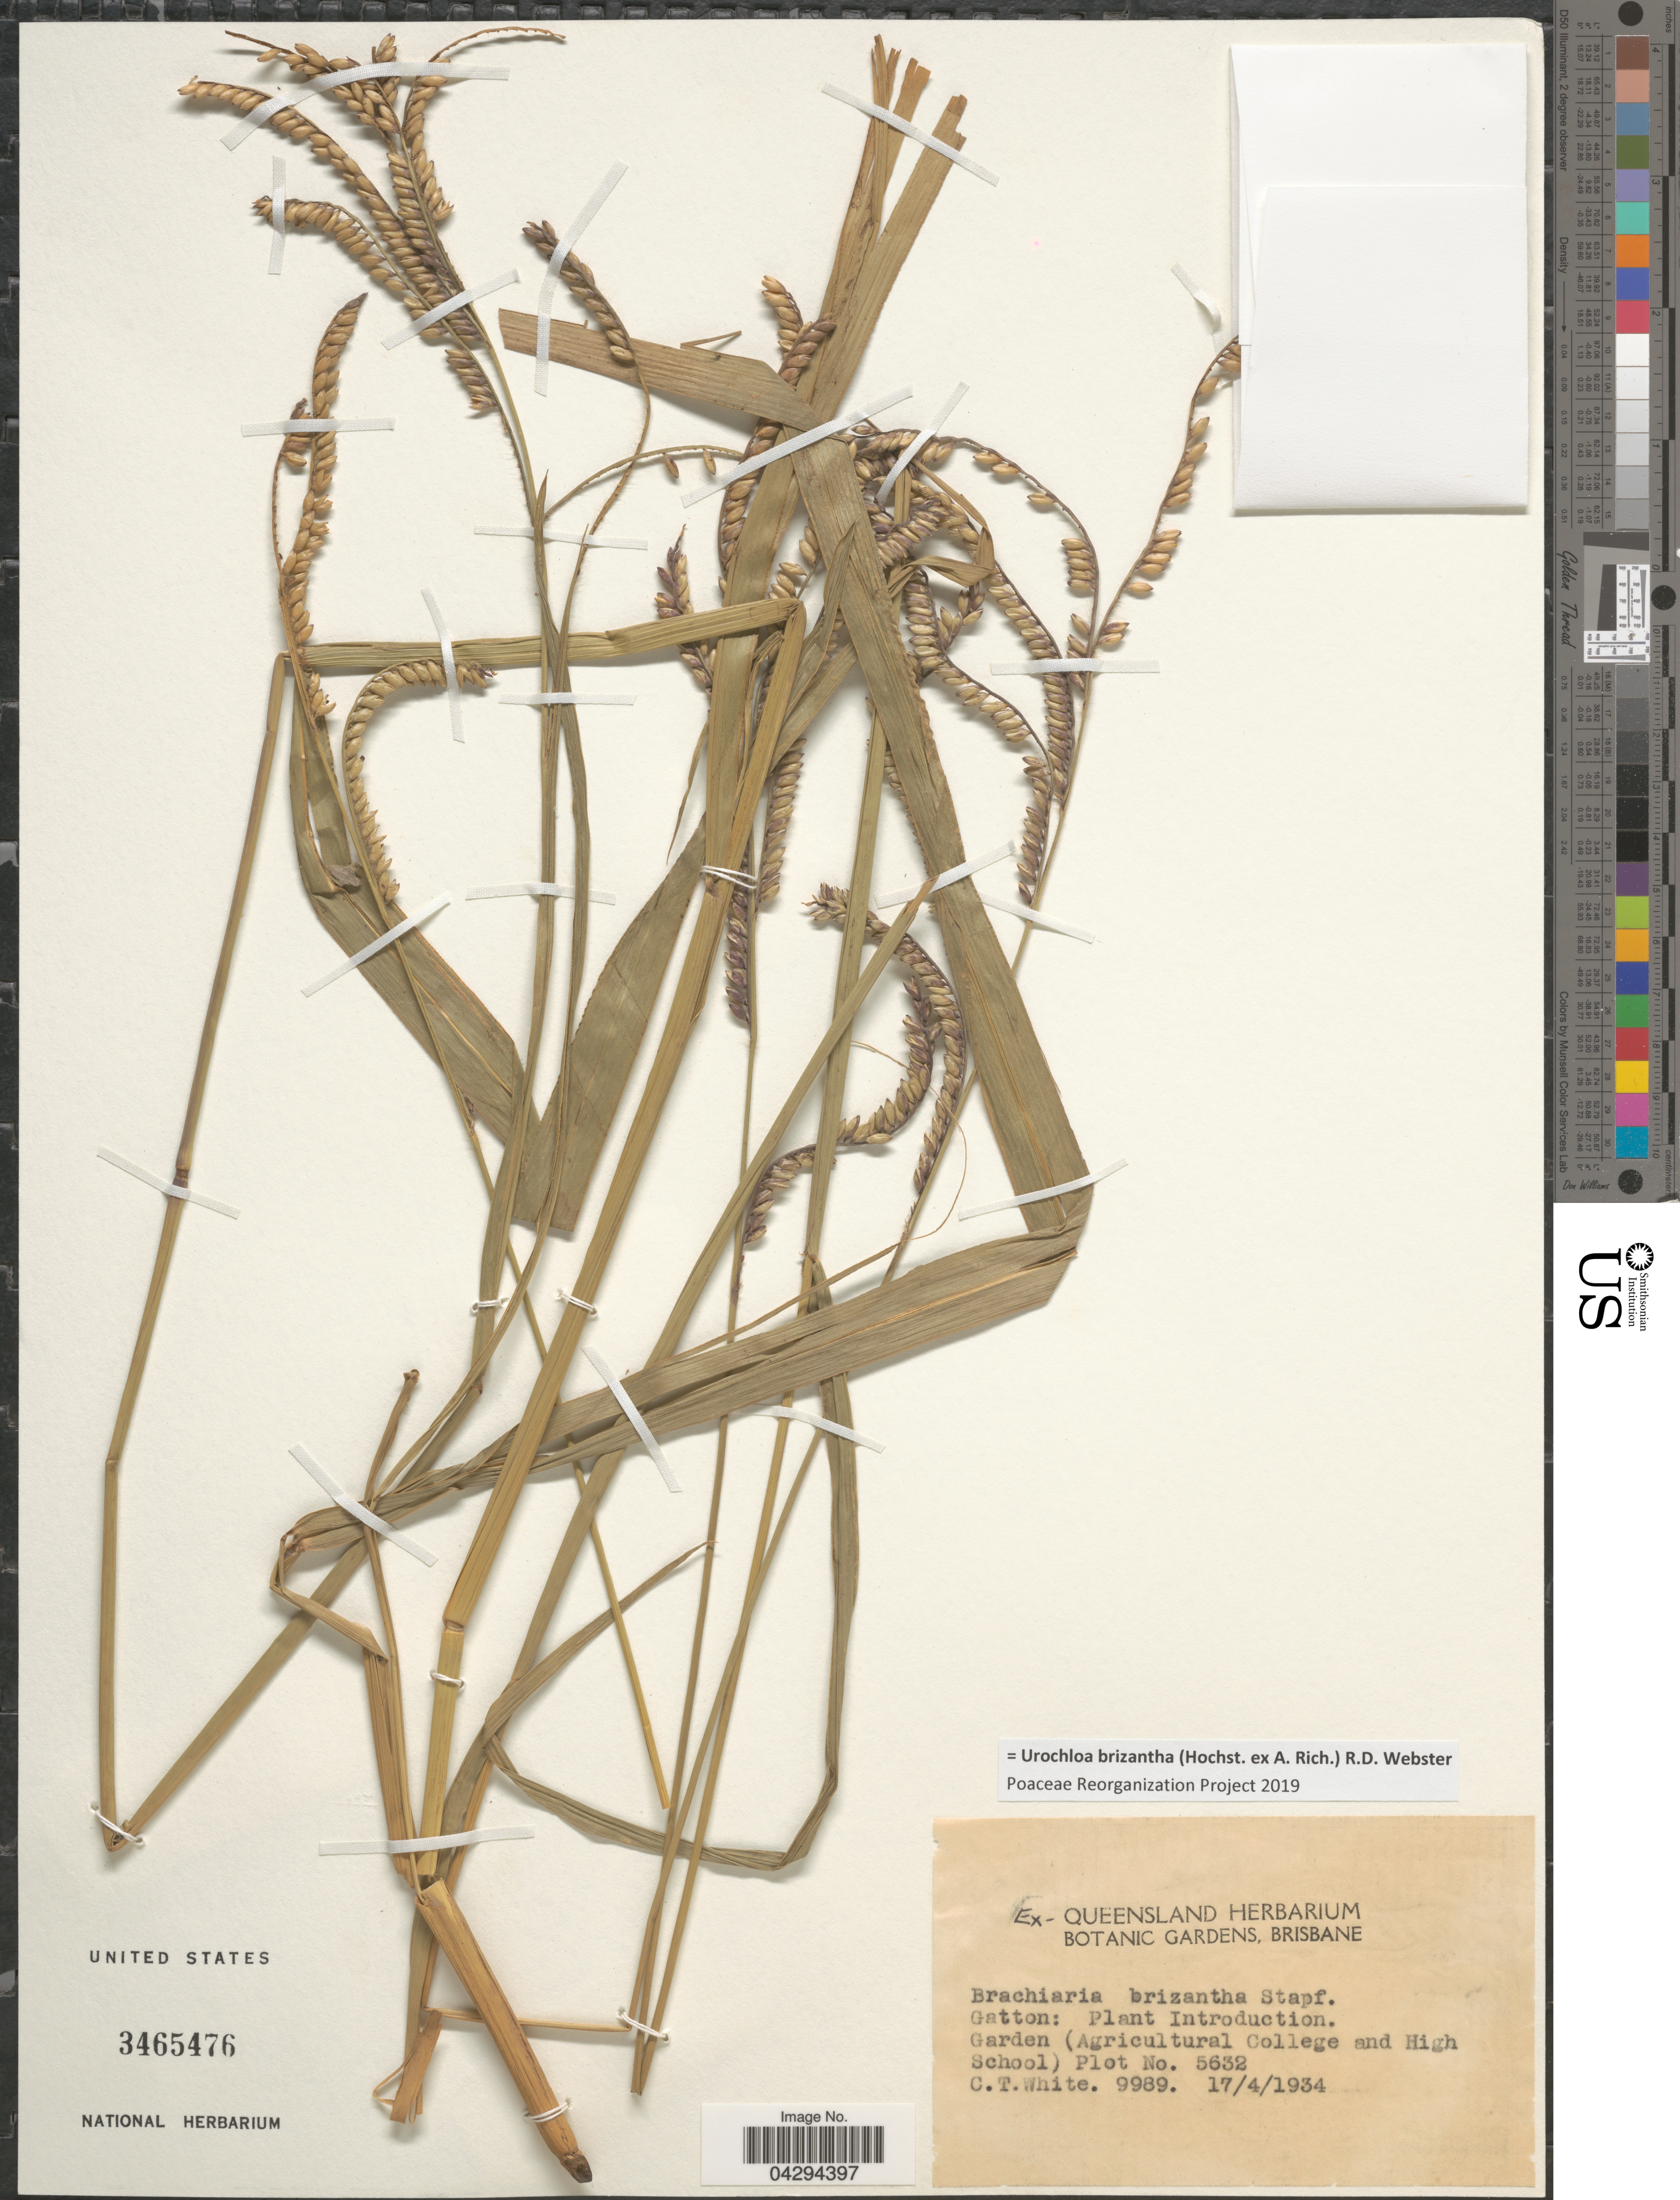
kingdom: Plantae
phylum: Tracheophyta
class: Liliopsida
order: Poales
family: Poaceae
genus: Urochloa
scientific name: Urochloa brizantha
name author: (Hochst. ex A. Rich.) R.D. Webster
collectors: C. T. White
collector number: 9989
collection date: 1934-04-17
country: Australia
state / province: Queensland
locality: Garden (Agricultural College and High School) Plot No. 5632.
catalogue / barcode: US 3465476